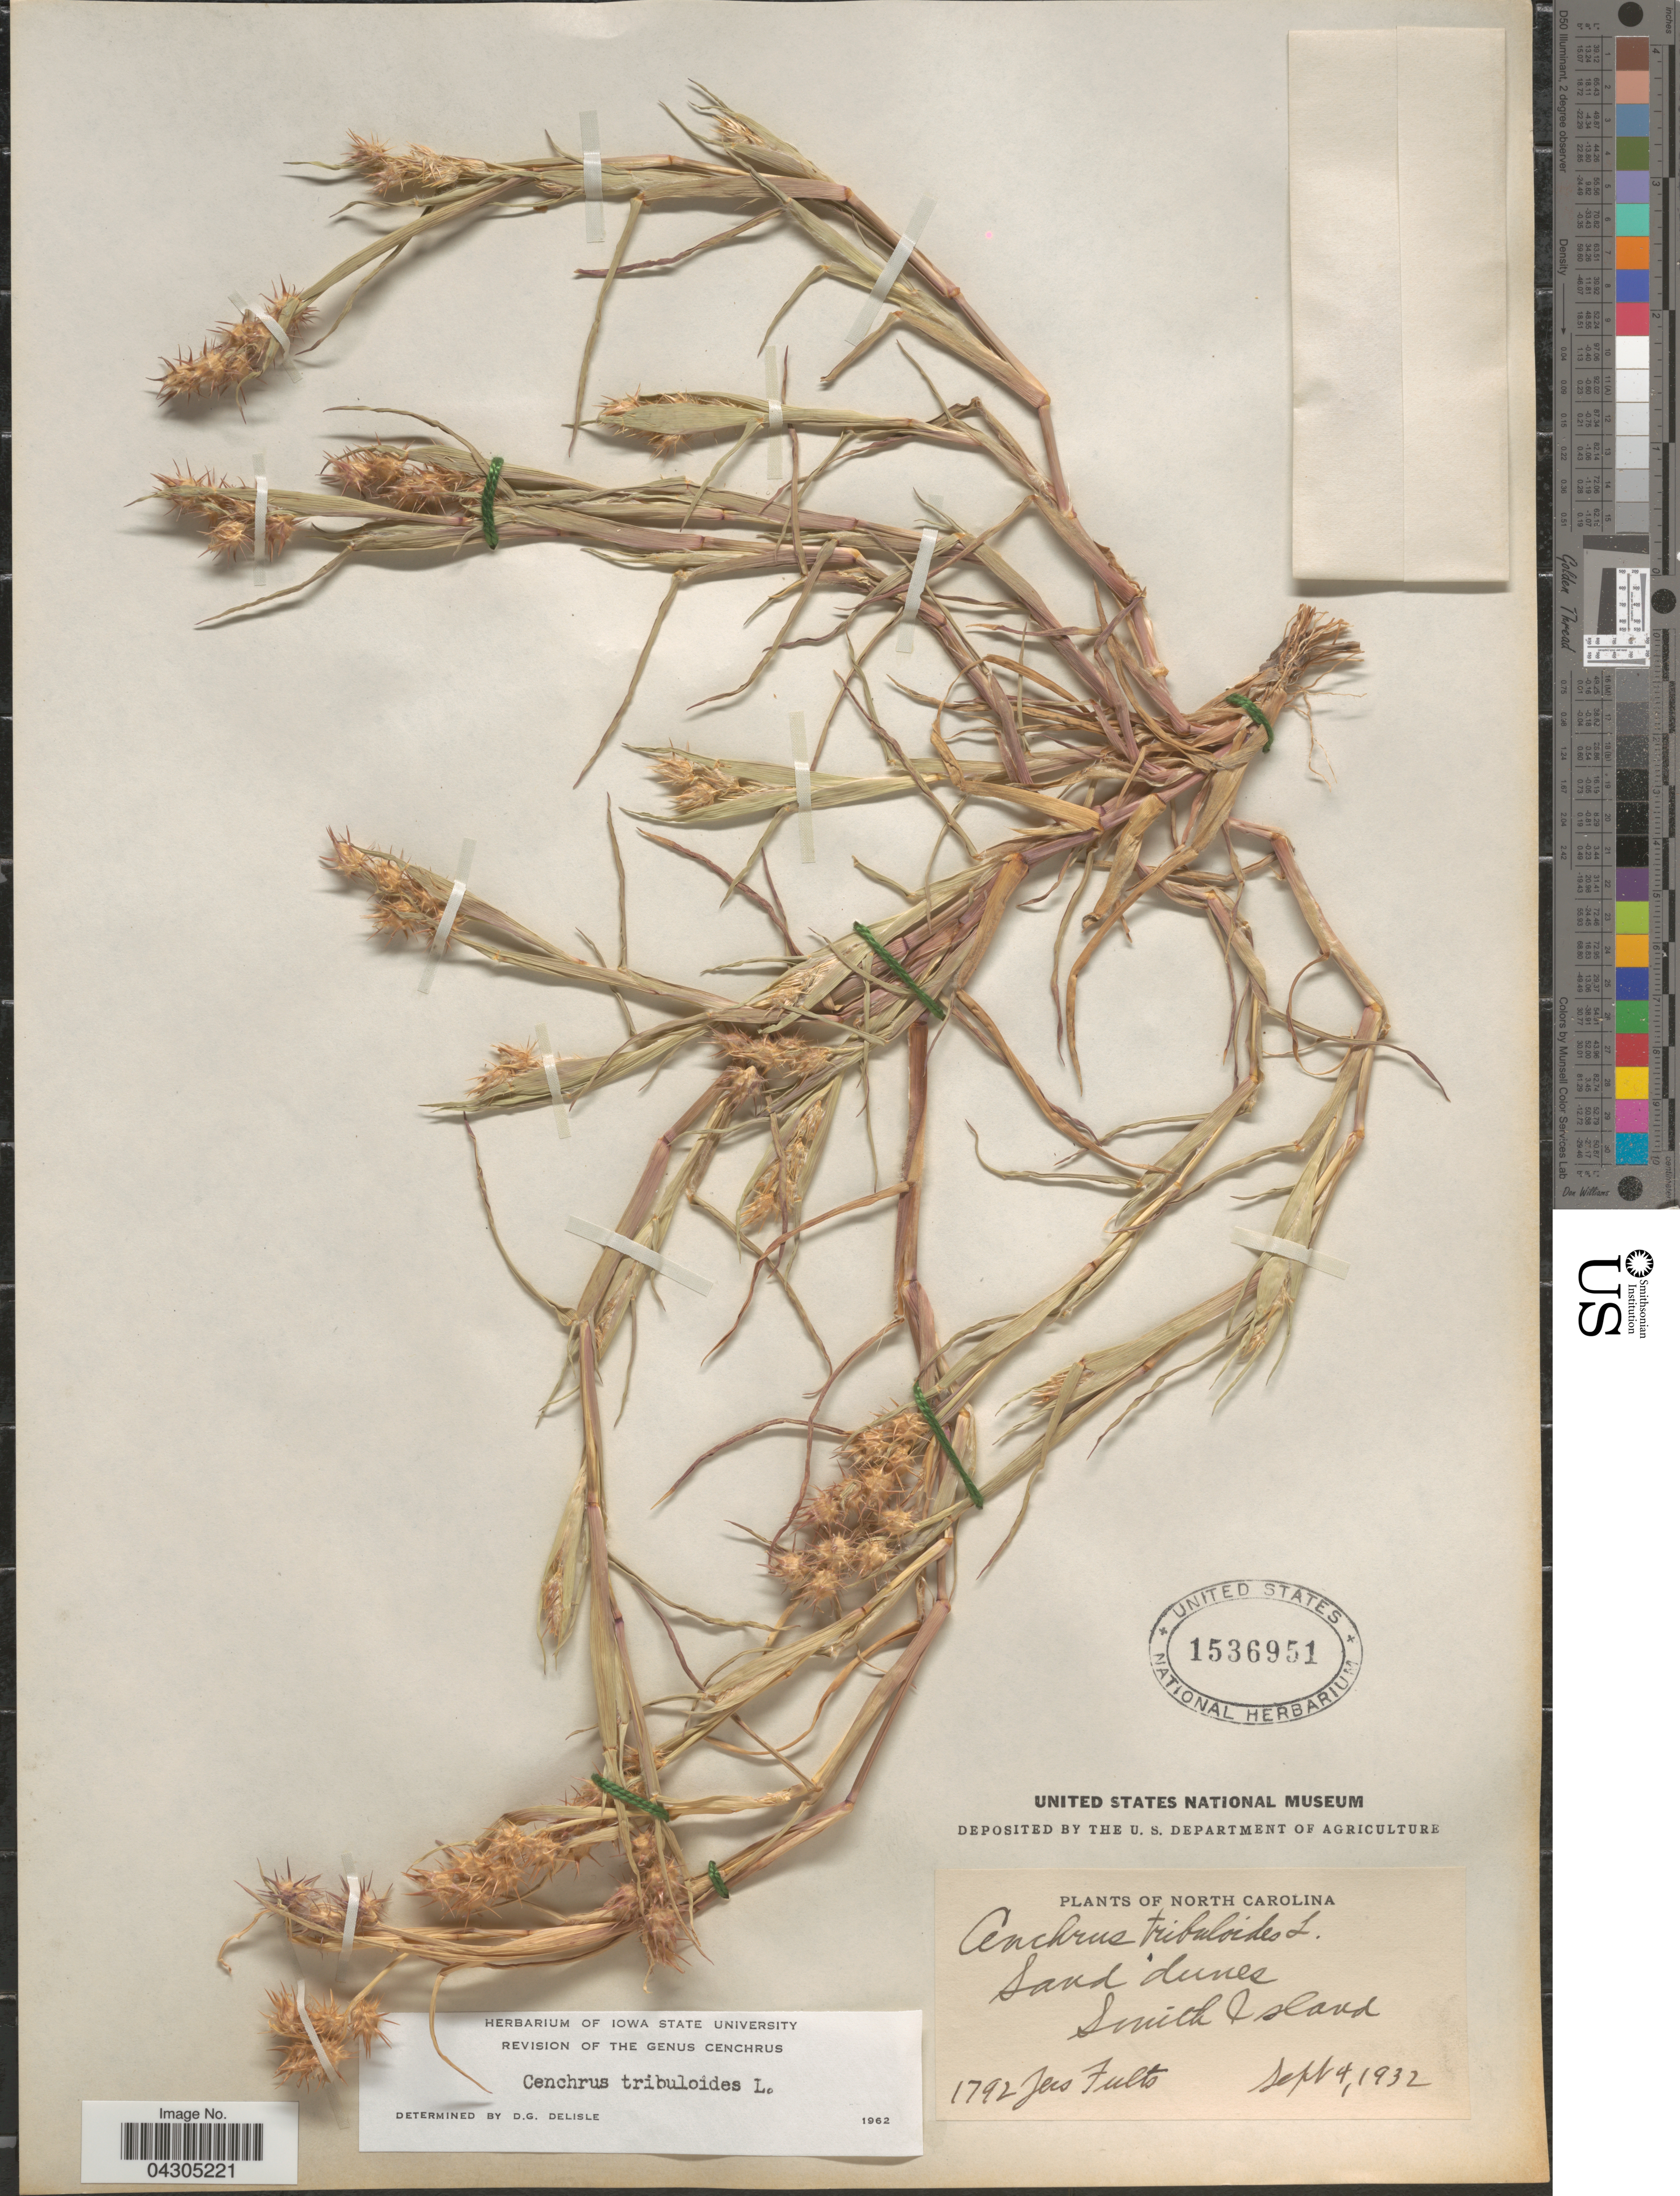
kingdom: Plantae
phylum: Tracheophyta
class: Liliopsida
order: Poales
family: Poaceae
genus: Cenchrus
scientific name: Cenchrus tribuloides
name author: L.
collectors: J. Fults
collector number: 1792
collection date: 1932-09-04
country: United States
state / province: North Carolina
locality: Smith Island.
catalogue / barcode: US 1536951